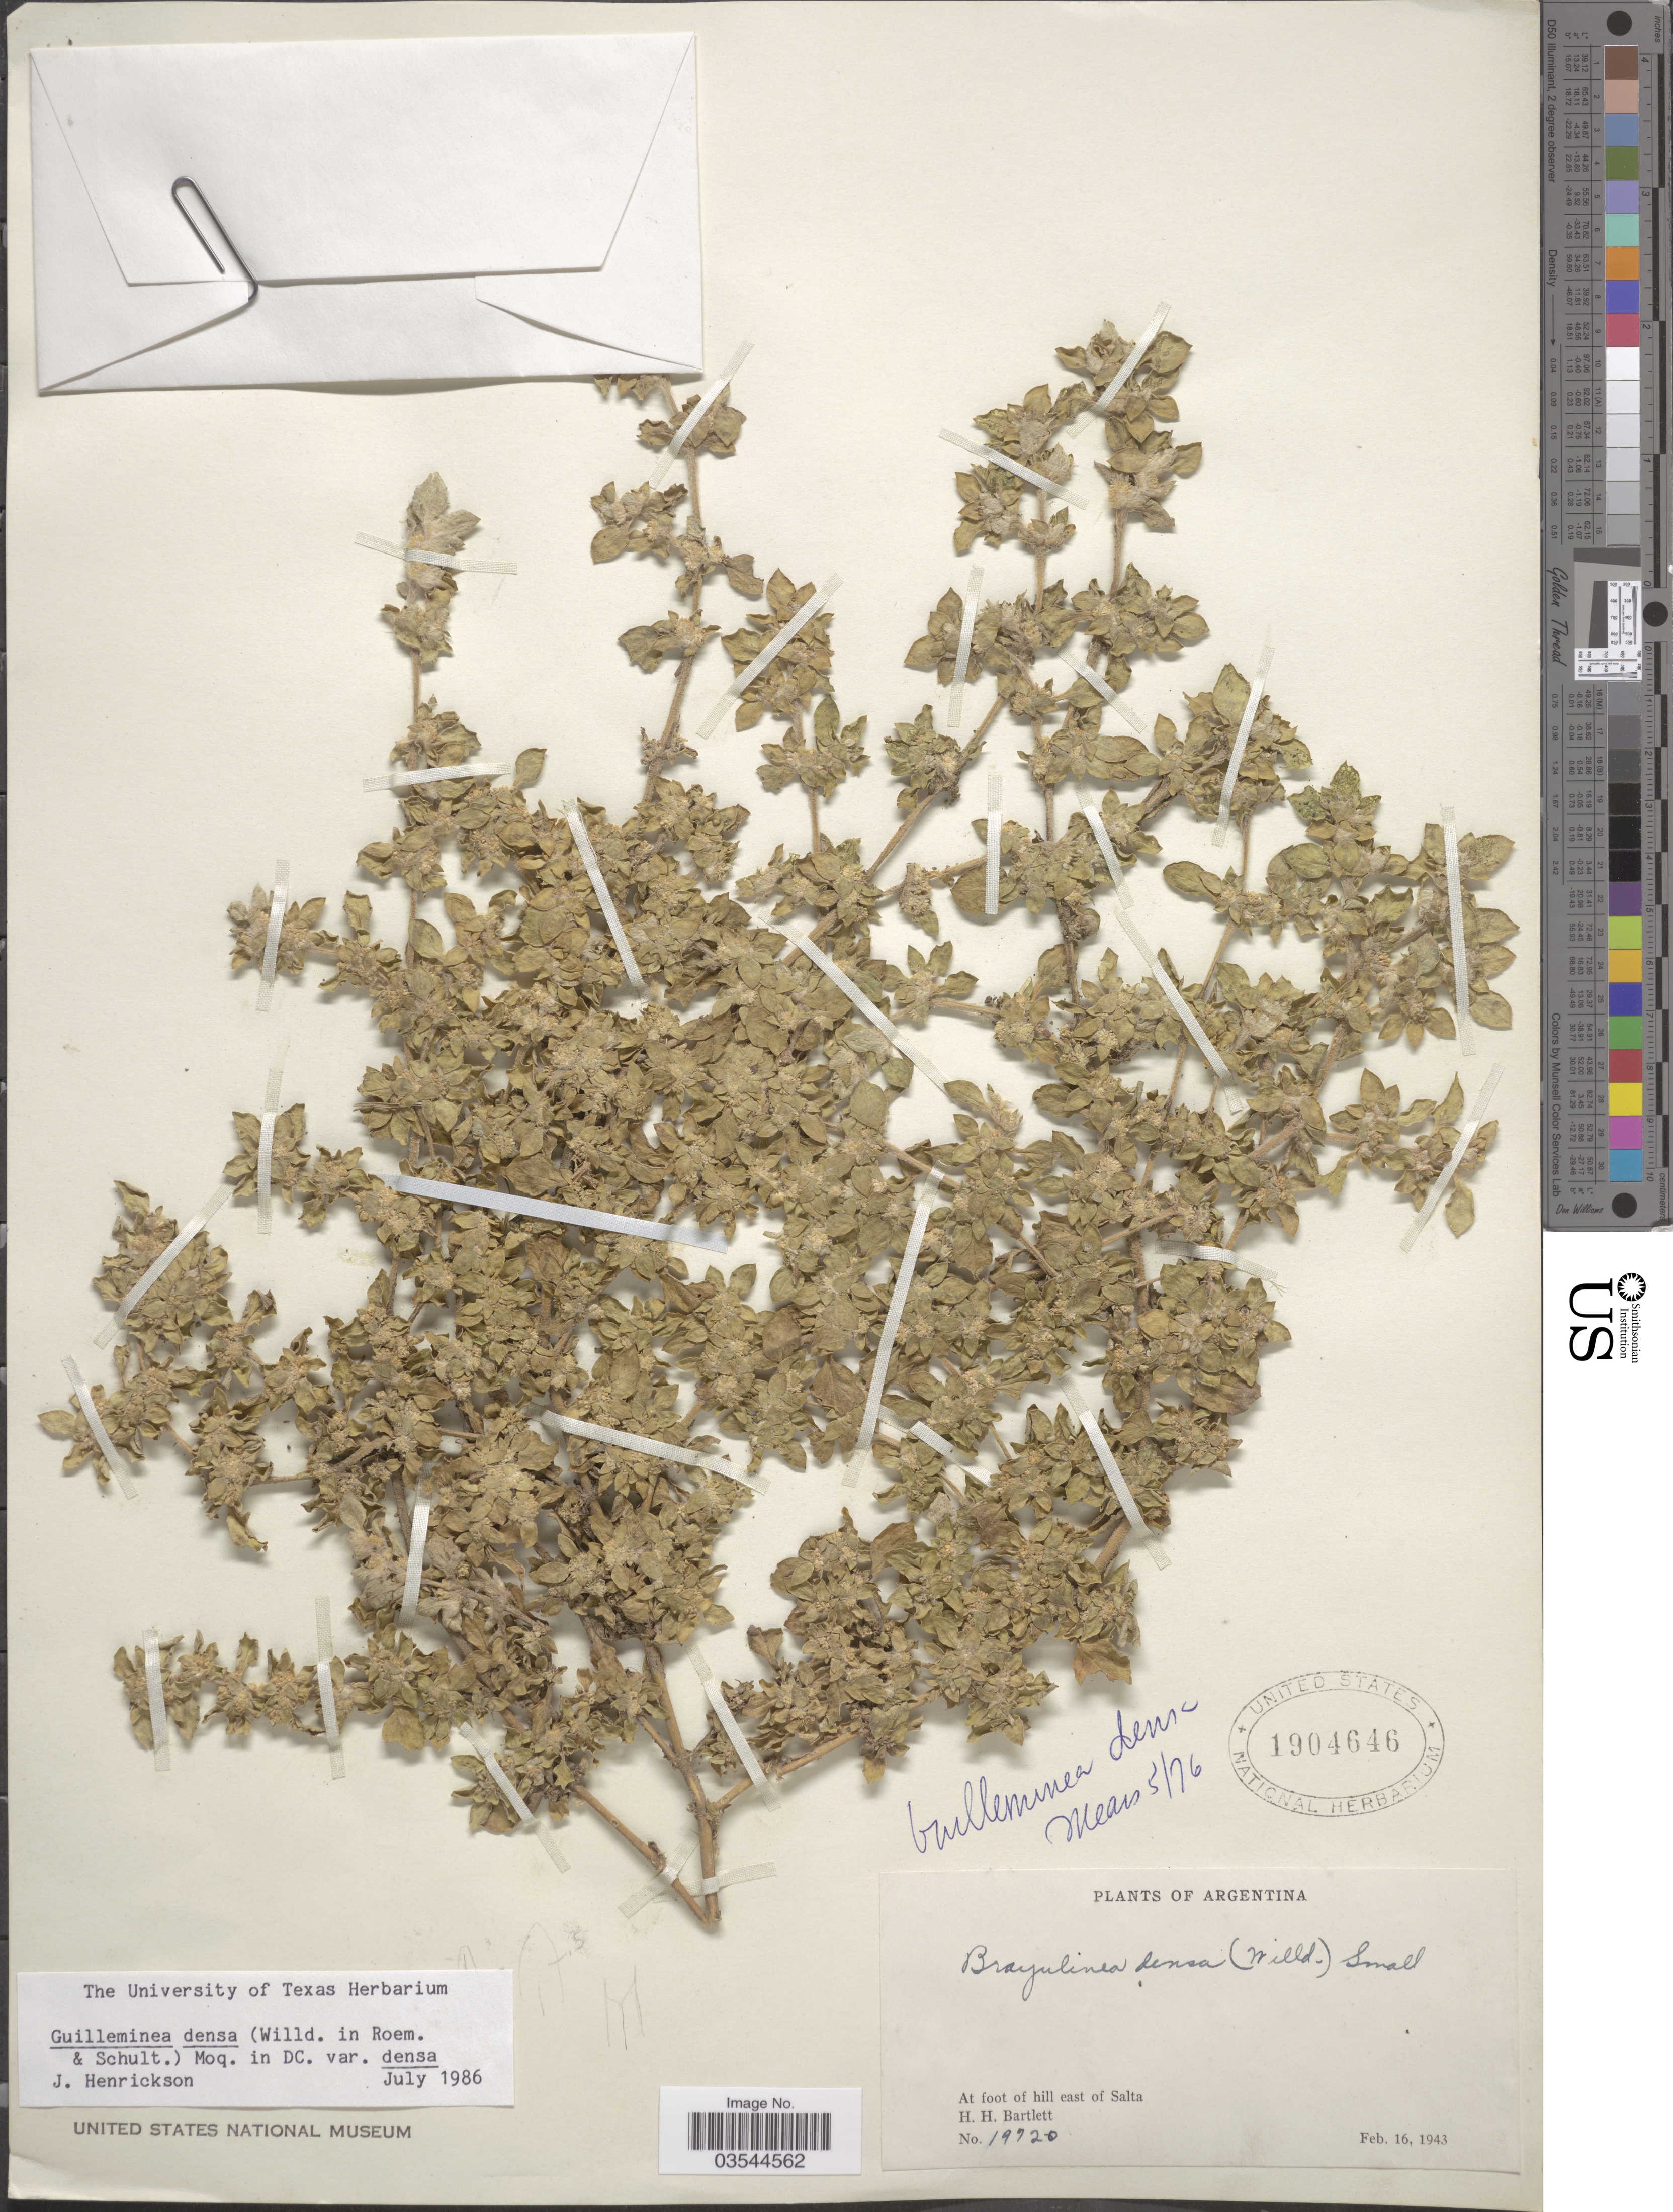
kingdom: Plantae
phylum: Tracheophyta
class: Magnoliopsida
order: Caryophyllales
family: Amaranthaceae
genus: Guilleminea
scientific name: Guilleminea densa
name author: (Humb. & Bonpl. ex Schult.) Moq.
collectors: H. H. Bartlett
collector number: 19720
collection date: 1943-02-16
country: Argentina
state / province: Salta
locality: At foot of hill east of Salta.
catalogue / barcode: US 1904646